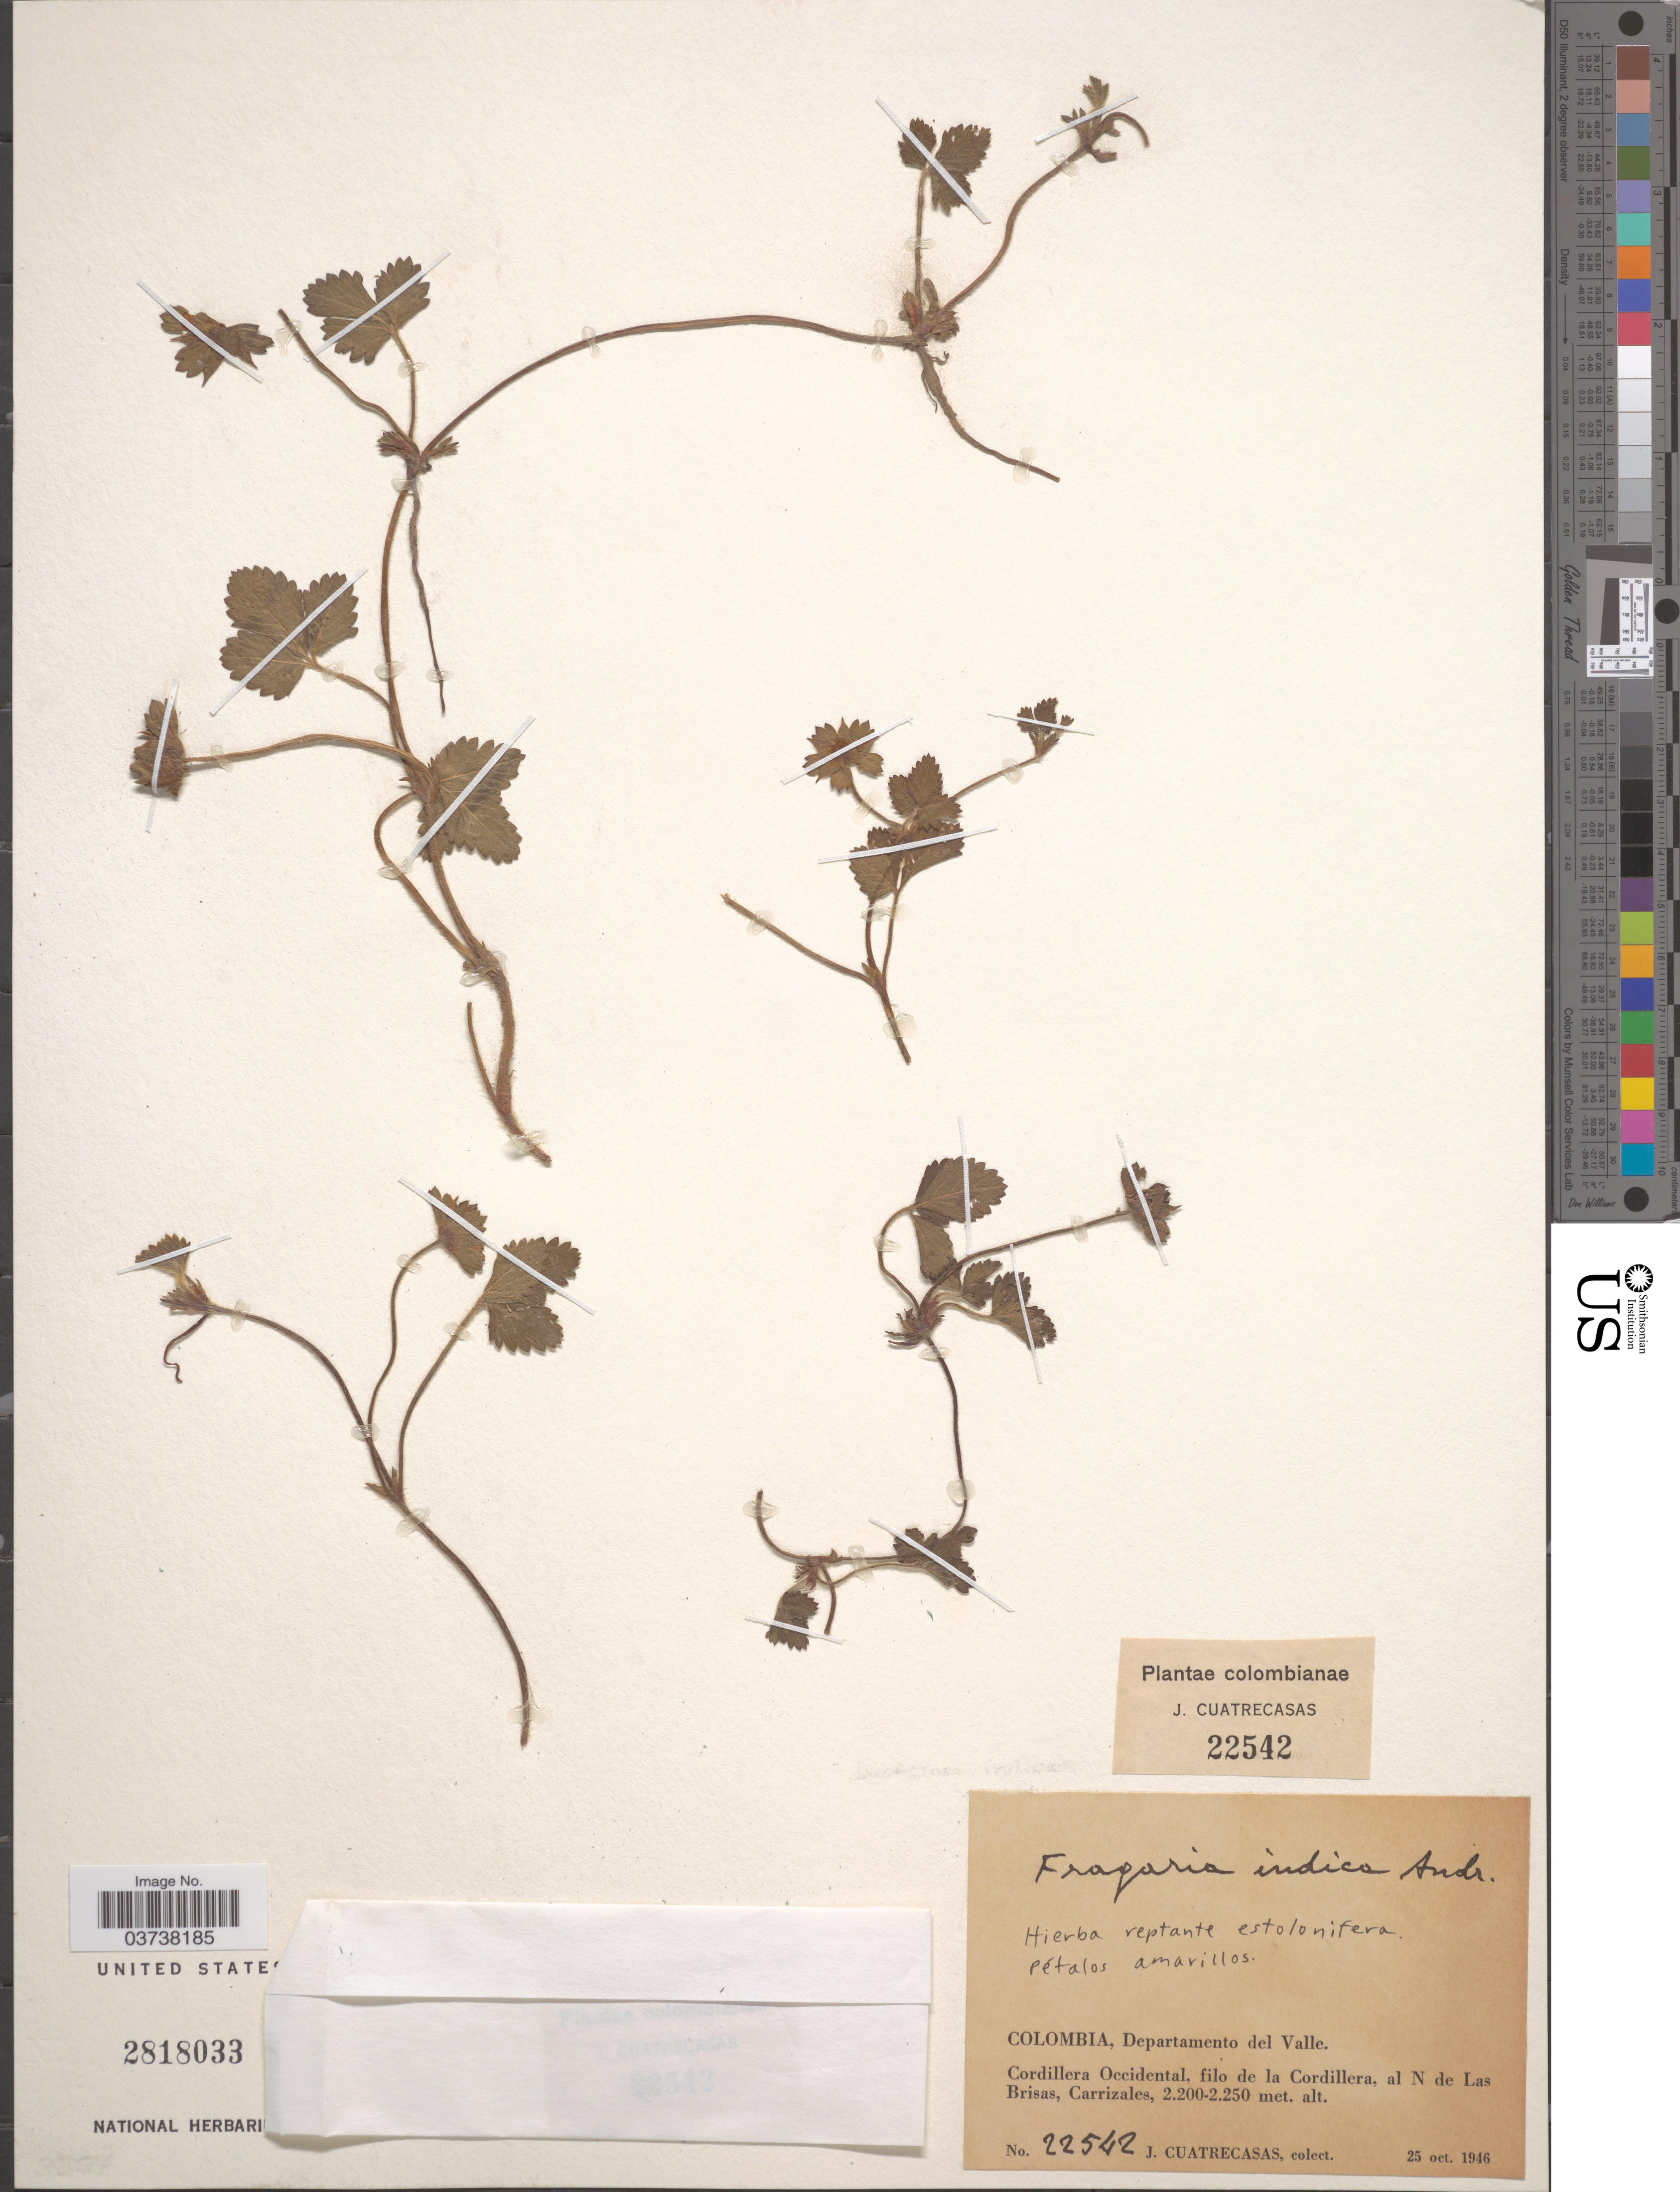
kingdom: Plantae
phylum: Tracheophyta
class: Magnoliopsida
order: Rosales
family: Rosaceae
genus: Potentilla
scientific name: Potentilla indica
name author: (Andrews) Th. Wolf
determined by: Strong, Mark T., (BOT), Smithsonian Institution - National Museum of Natural History (UNITED STATES)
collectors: J. Cuatrecasas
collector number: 22542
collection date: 1946-10-25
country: Colombia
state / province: Valle del Cauca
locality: Departamento del Valle. Cordillera Central, filo de la Cordillera, al N de Las Brisas, Carrizales.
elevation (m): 2200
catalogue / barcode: US 2818033